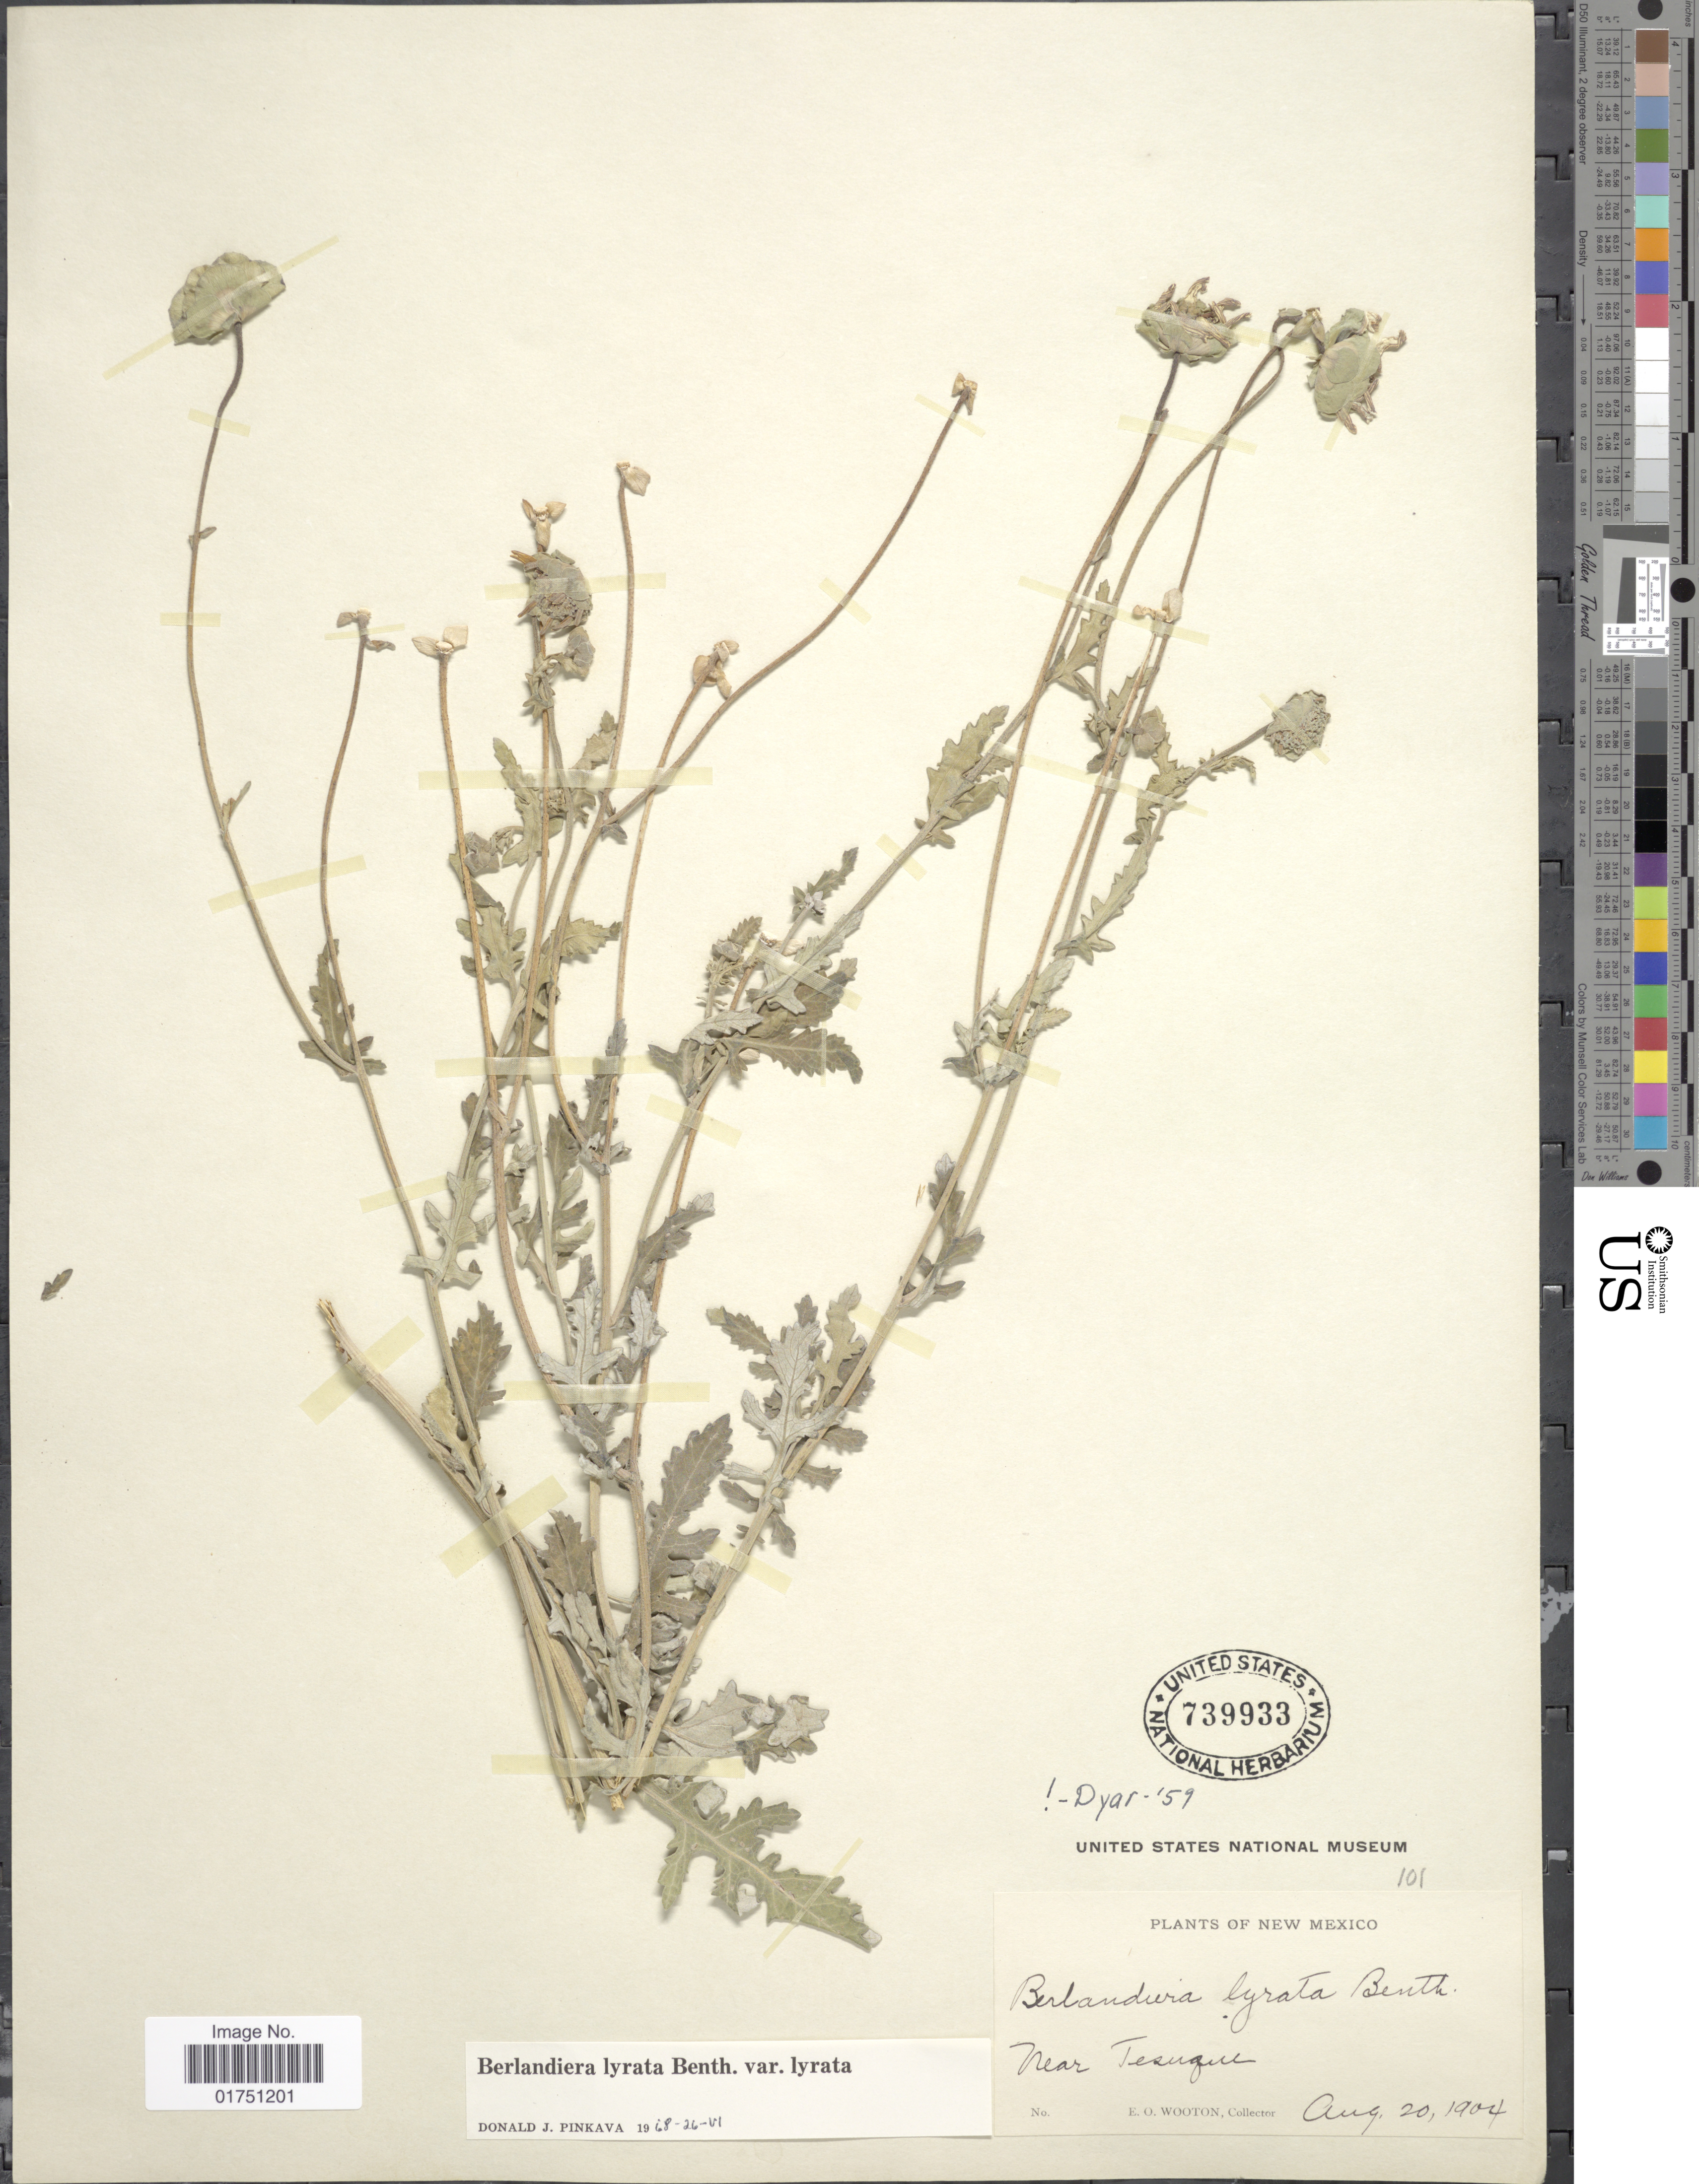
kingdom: Plantae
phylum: Tracheophyta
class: Magnoliopsida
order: Asterales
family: Asteraceae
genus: Berlandiera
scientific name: Berlandiera lyrata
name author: Benth.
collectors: E. O. Wooton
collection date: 1904-08-20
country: United States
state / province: New Mexico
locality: Near Tesuque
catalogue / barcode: US 739933